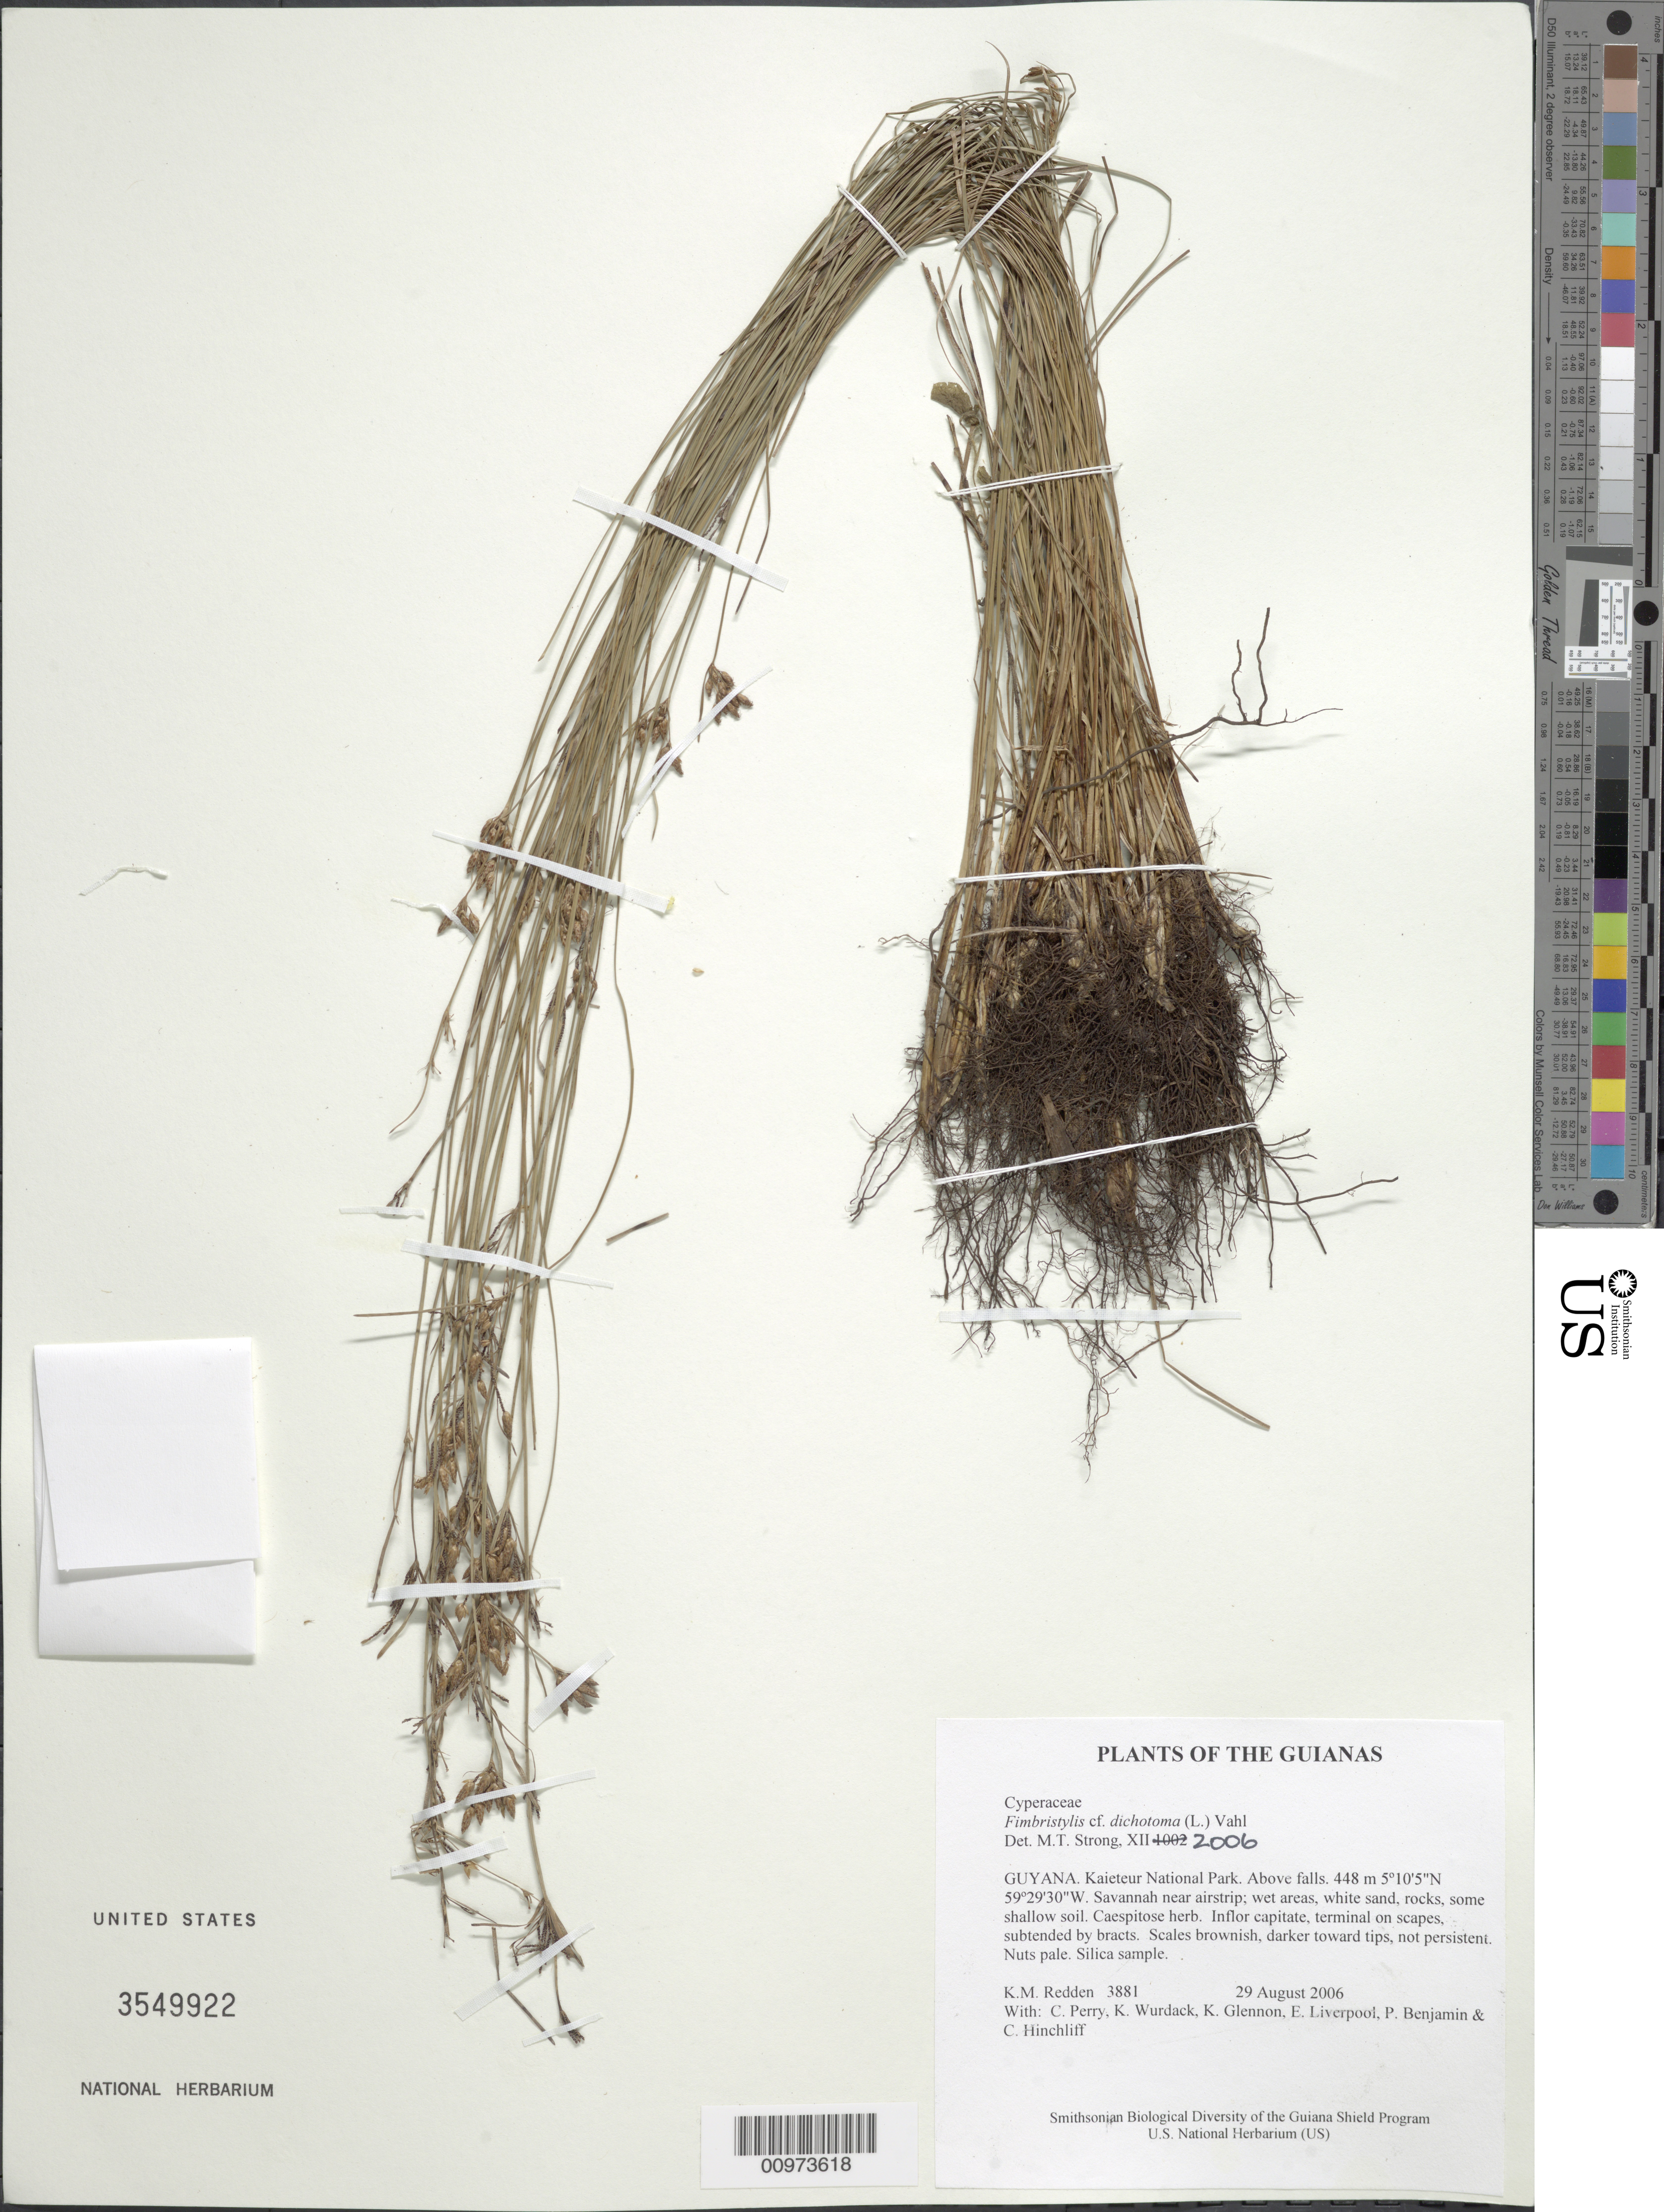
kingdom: Plantae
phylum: Tracheophyta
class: Liliopsida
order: Poales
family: Cyperaceae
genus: Fimbristylis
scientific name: Fimbristylis dichotoma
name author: (L.) Vahl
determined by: Strong, M. T., (US), Smithsonian Institution - National Museum of Natural History (UNITED STATES)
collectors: K. M. Redden, C. Perry, K. Wurdack, K. Glennon, E. Liverpool, P. Benjamin & C. E. Hinchliff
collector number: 3881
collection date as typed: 29 August 2006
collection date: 2006-08-29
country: Guyana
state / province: Potaro-Siparuni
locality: Kaieteur National Park. Above falls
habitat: Savanna near airstrip; wet areas, white sand, rocks, some shallow soil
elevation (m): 448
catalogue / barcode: US 3549922